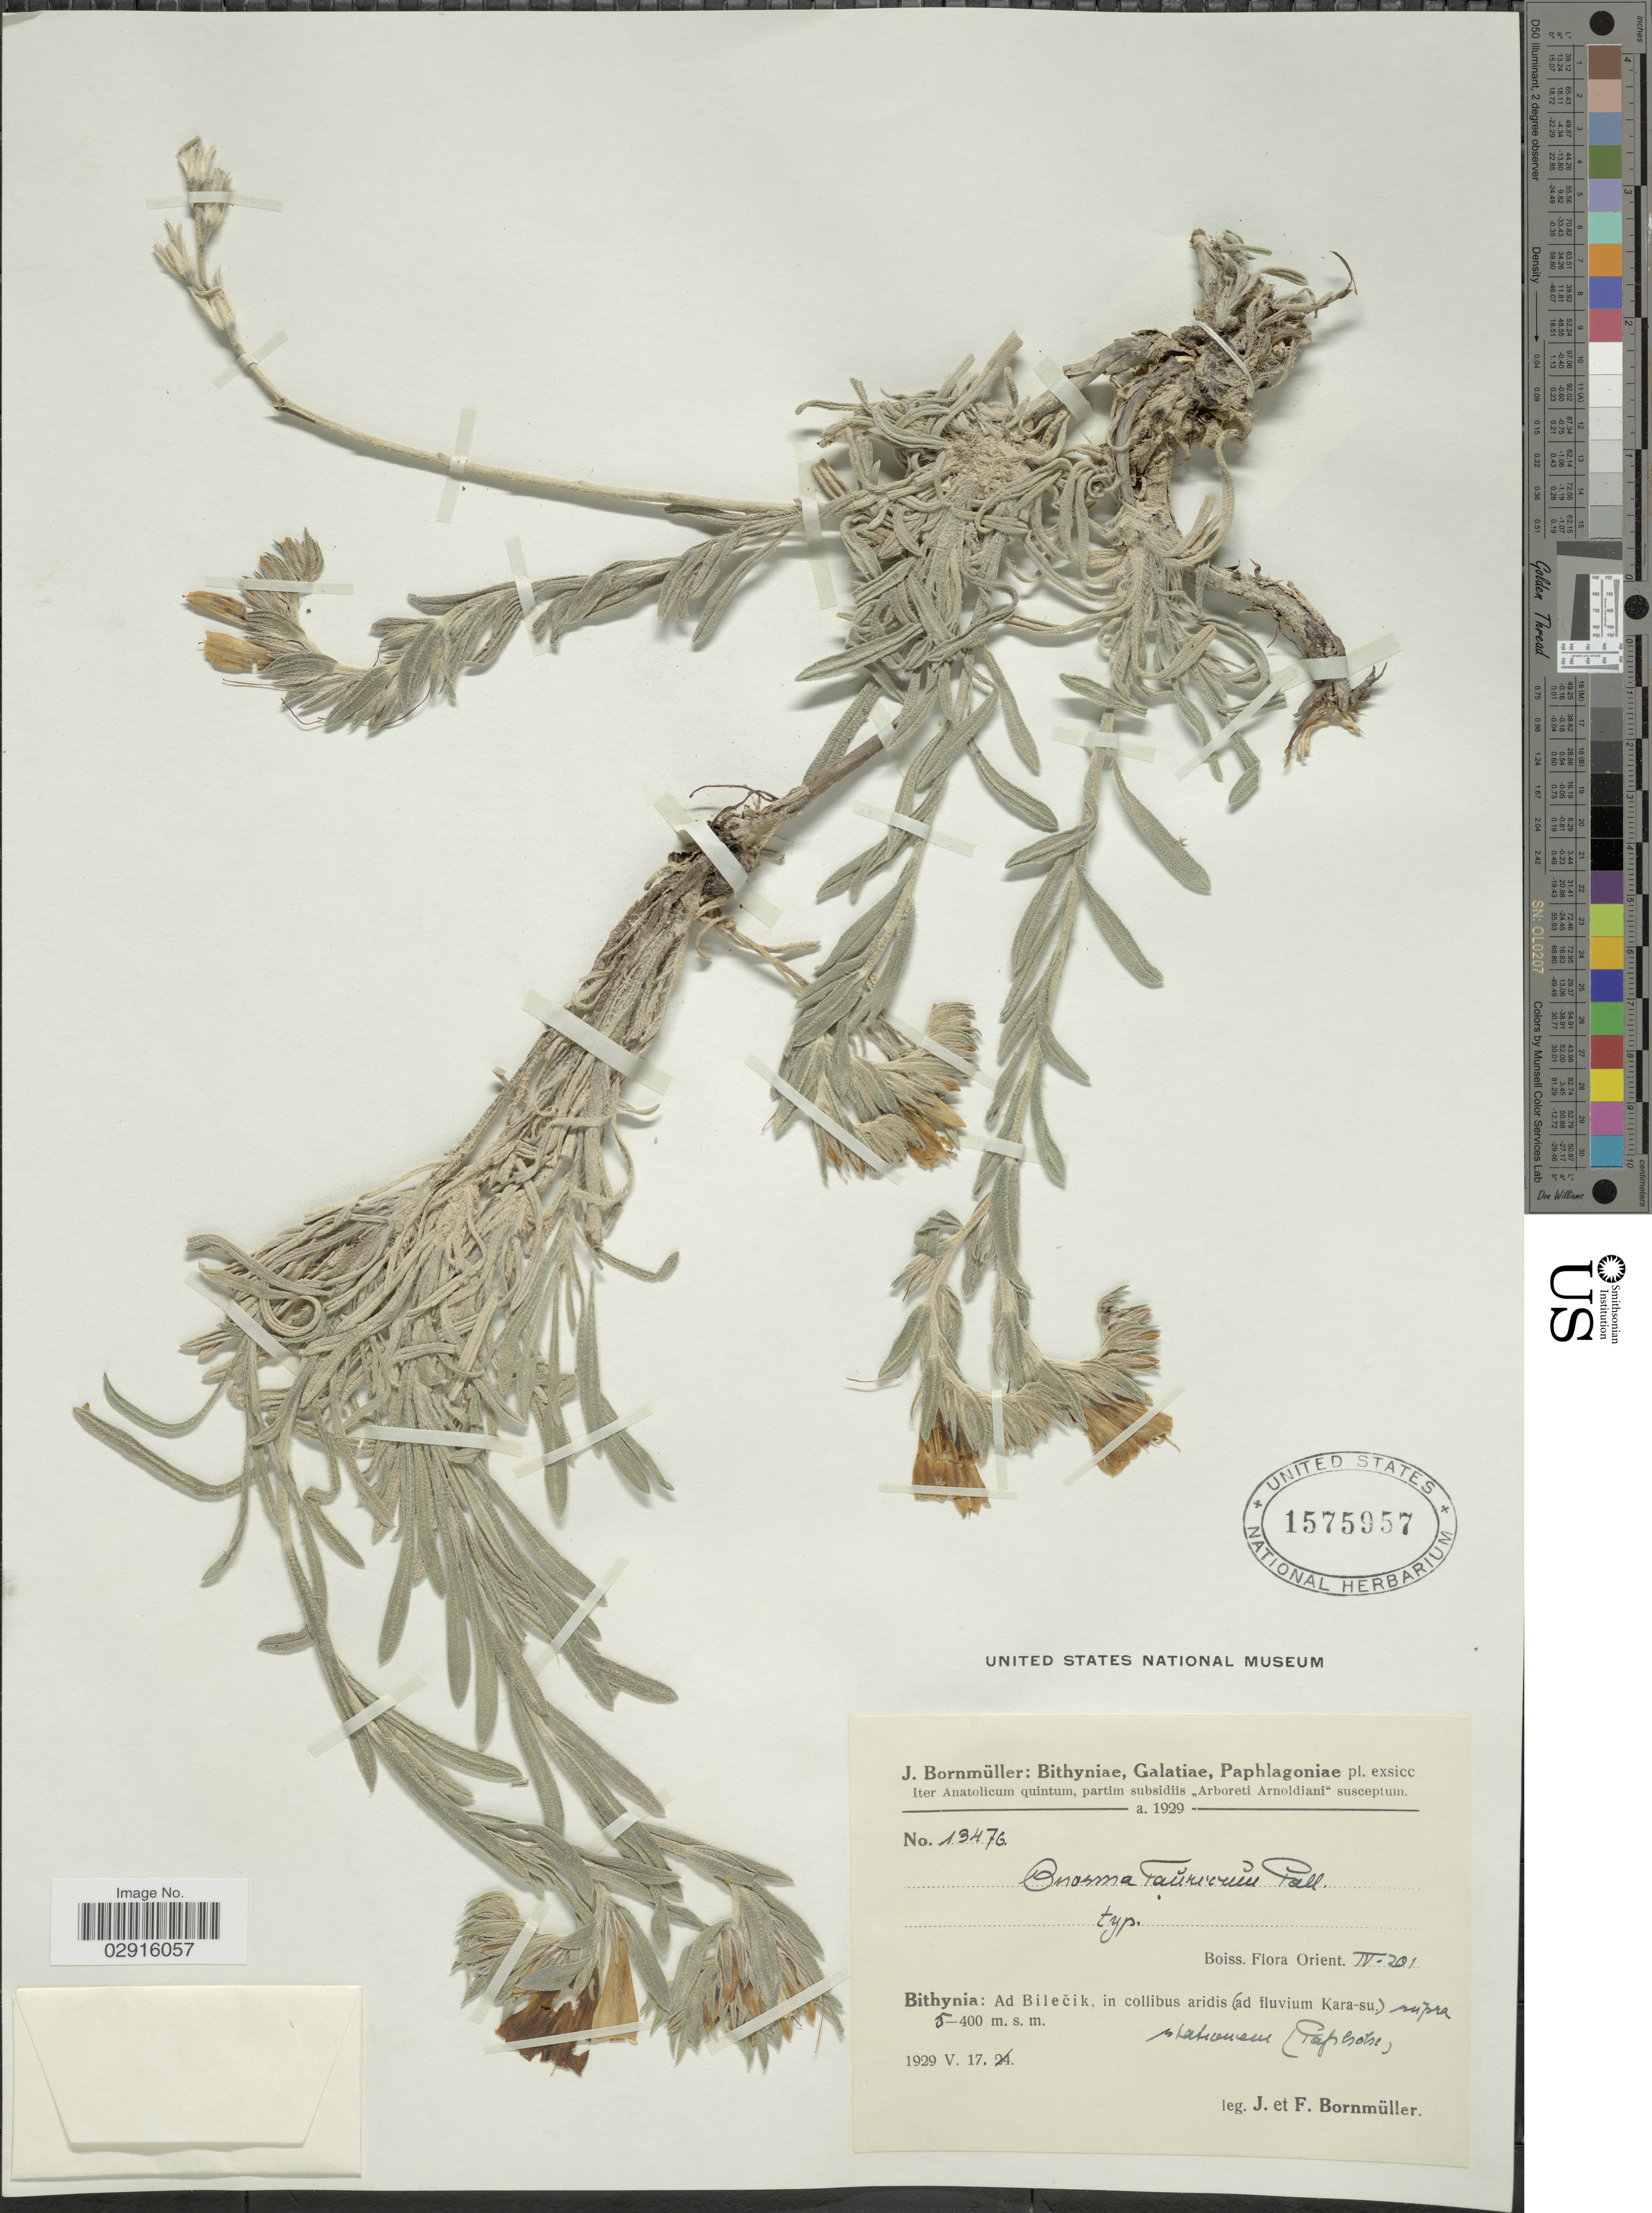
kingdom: Plantae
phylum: Tracheophyta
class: Magnoliopsida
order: Boraginales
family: Boraginaceae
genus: Onosma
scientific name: Onosma taurica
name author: Pall. ex Willd.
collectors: J. Bornmüller & F. Bornmüller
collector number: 13476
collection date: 1929-05-17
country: Turkey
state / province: Bilecik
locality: Boiss. Flora Orient. IV-201. Bithynia: ad Bilecik, in collibus aridis (ad fluvium Kara-su) supra stationes [interpreted] (Pohone [interpreted]).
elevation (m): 5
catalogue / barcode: US 1575957